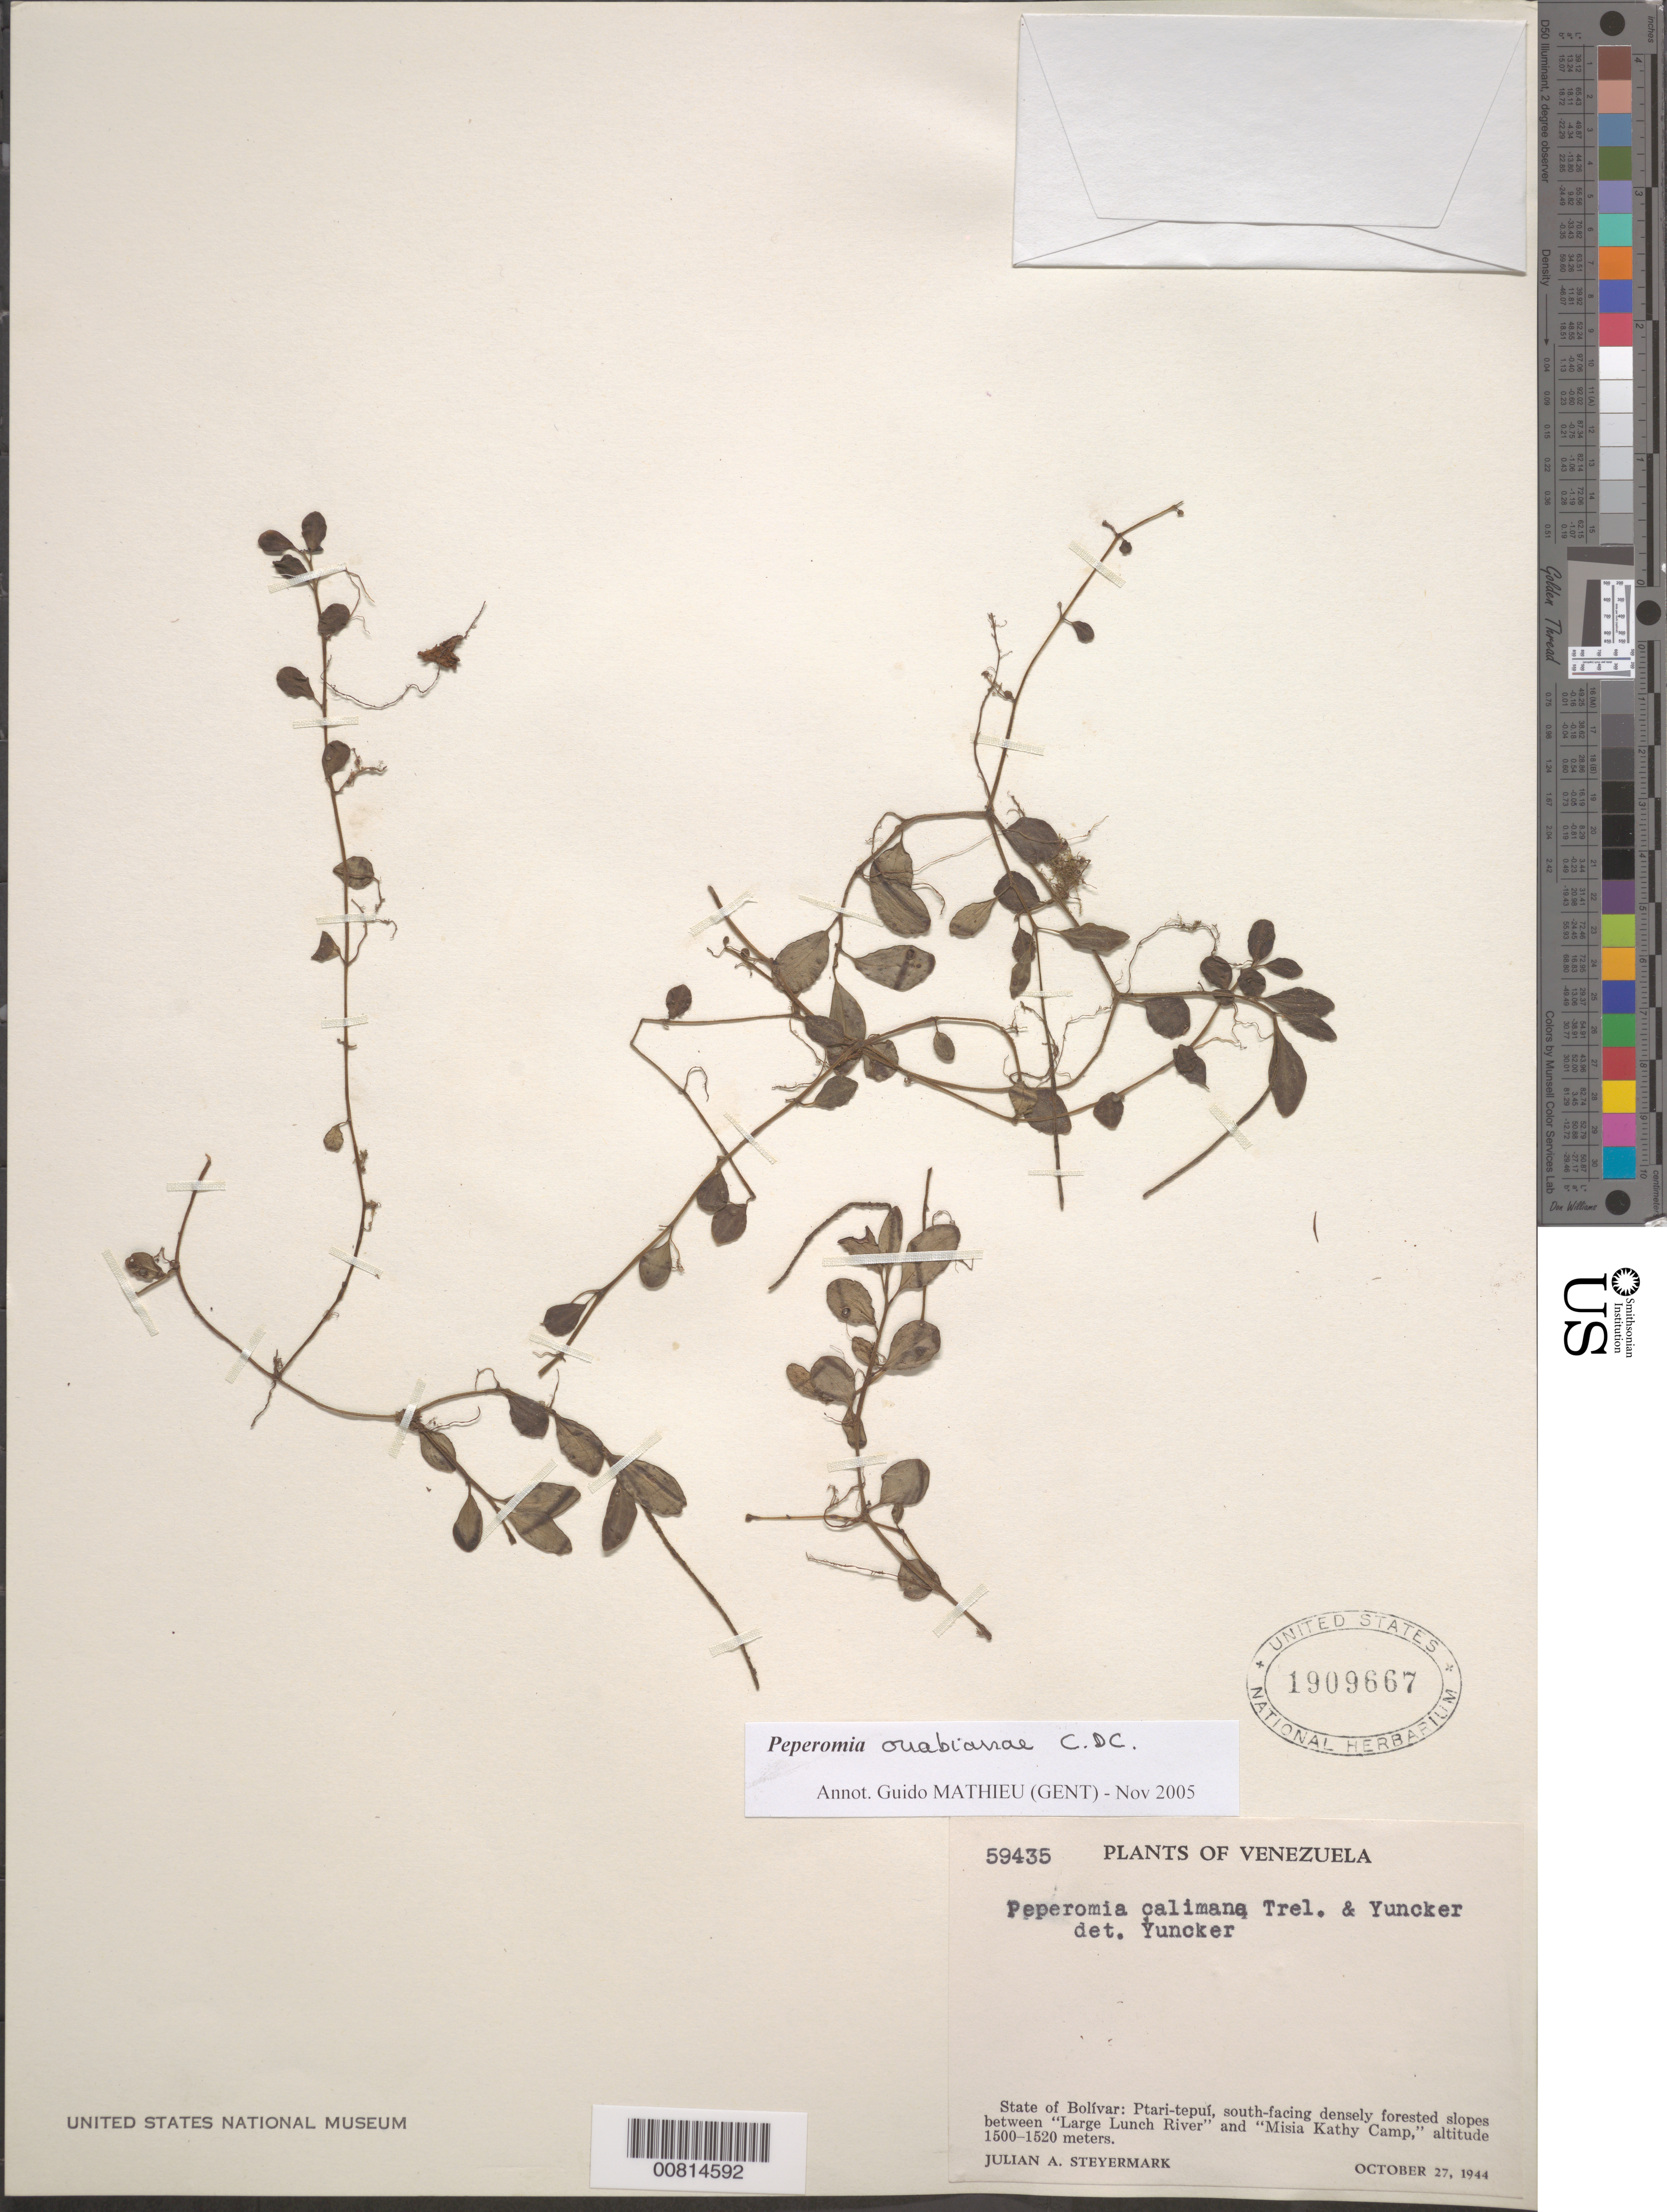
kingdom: Plantae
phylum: Tracheophyta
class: Magnoliopsida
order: Piperales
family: Piperaceae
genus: Peperomia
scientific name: Peperomia ouabianae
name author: C. DC.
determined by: Mathieu, Guido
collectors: J. Steyermark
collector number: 59435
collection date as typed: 27-Oct-44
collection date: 1944-10-27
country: Venezuela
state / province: Bolívar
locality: Ptari-tepuí, between "Large Lunch River" and "Misia Kathy Camp"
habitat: S-facing densely forested slopes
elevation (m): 1500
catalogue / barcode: US 1909667